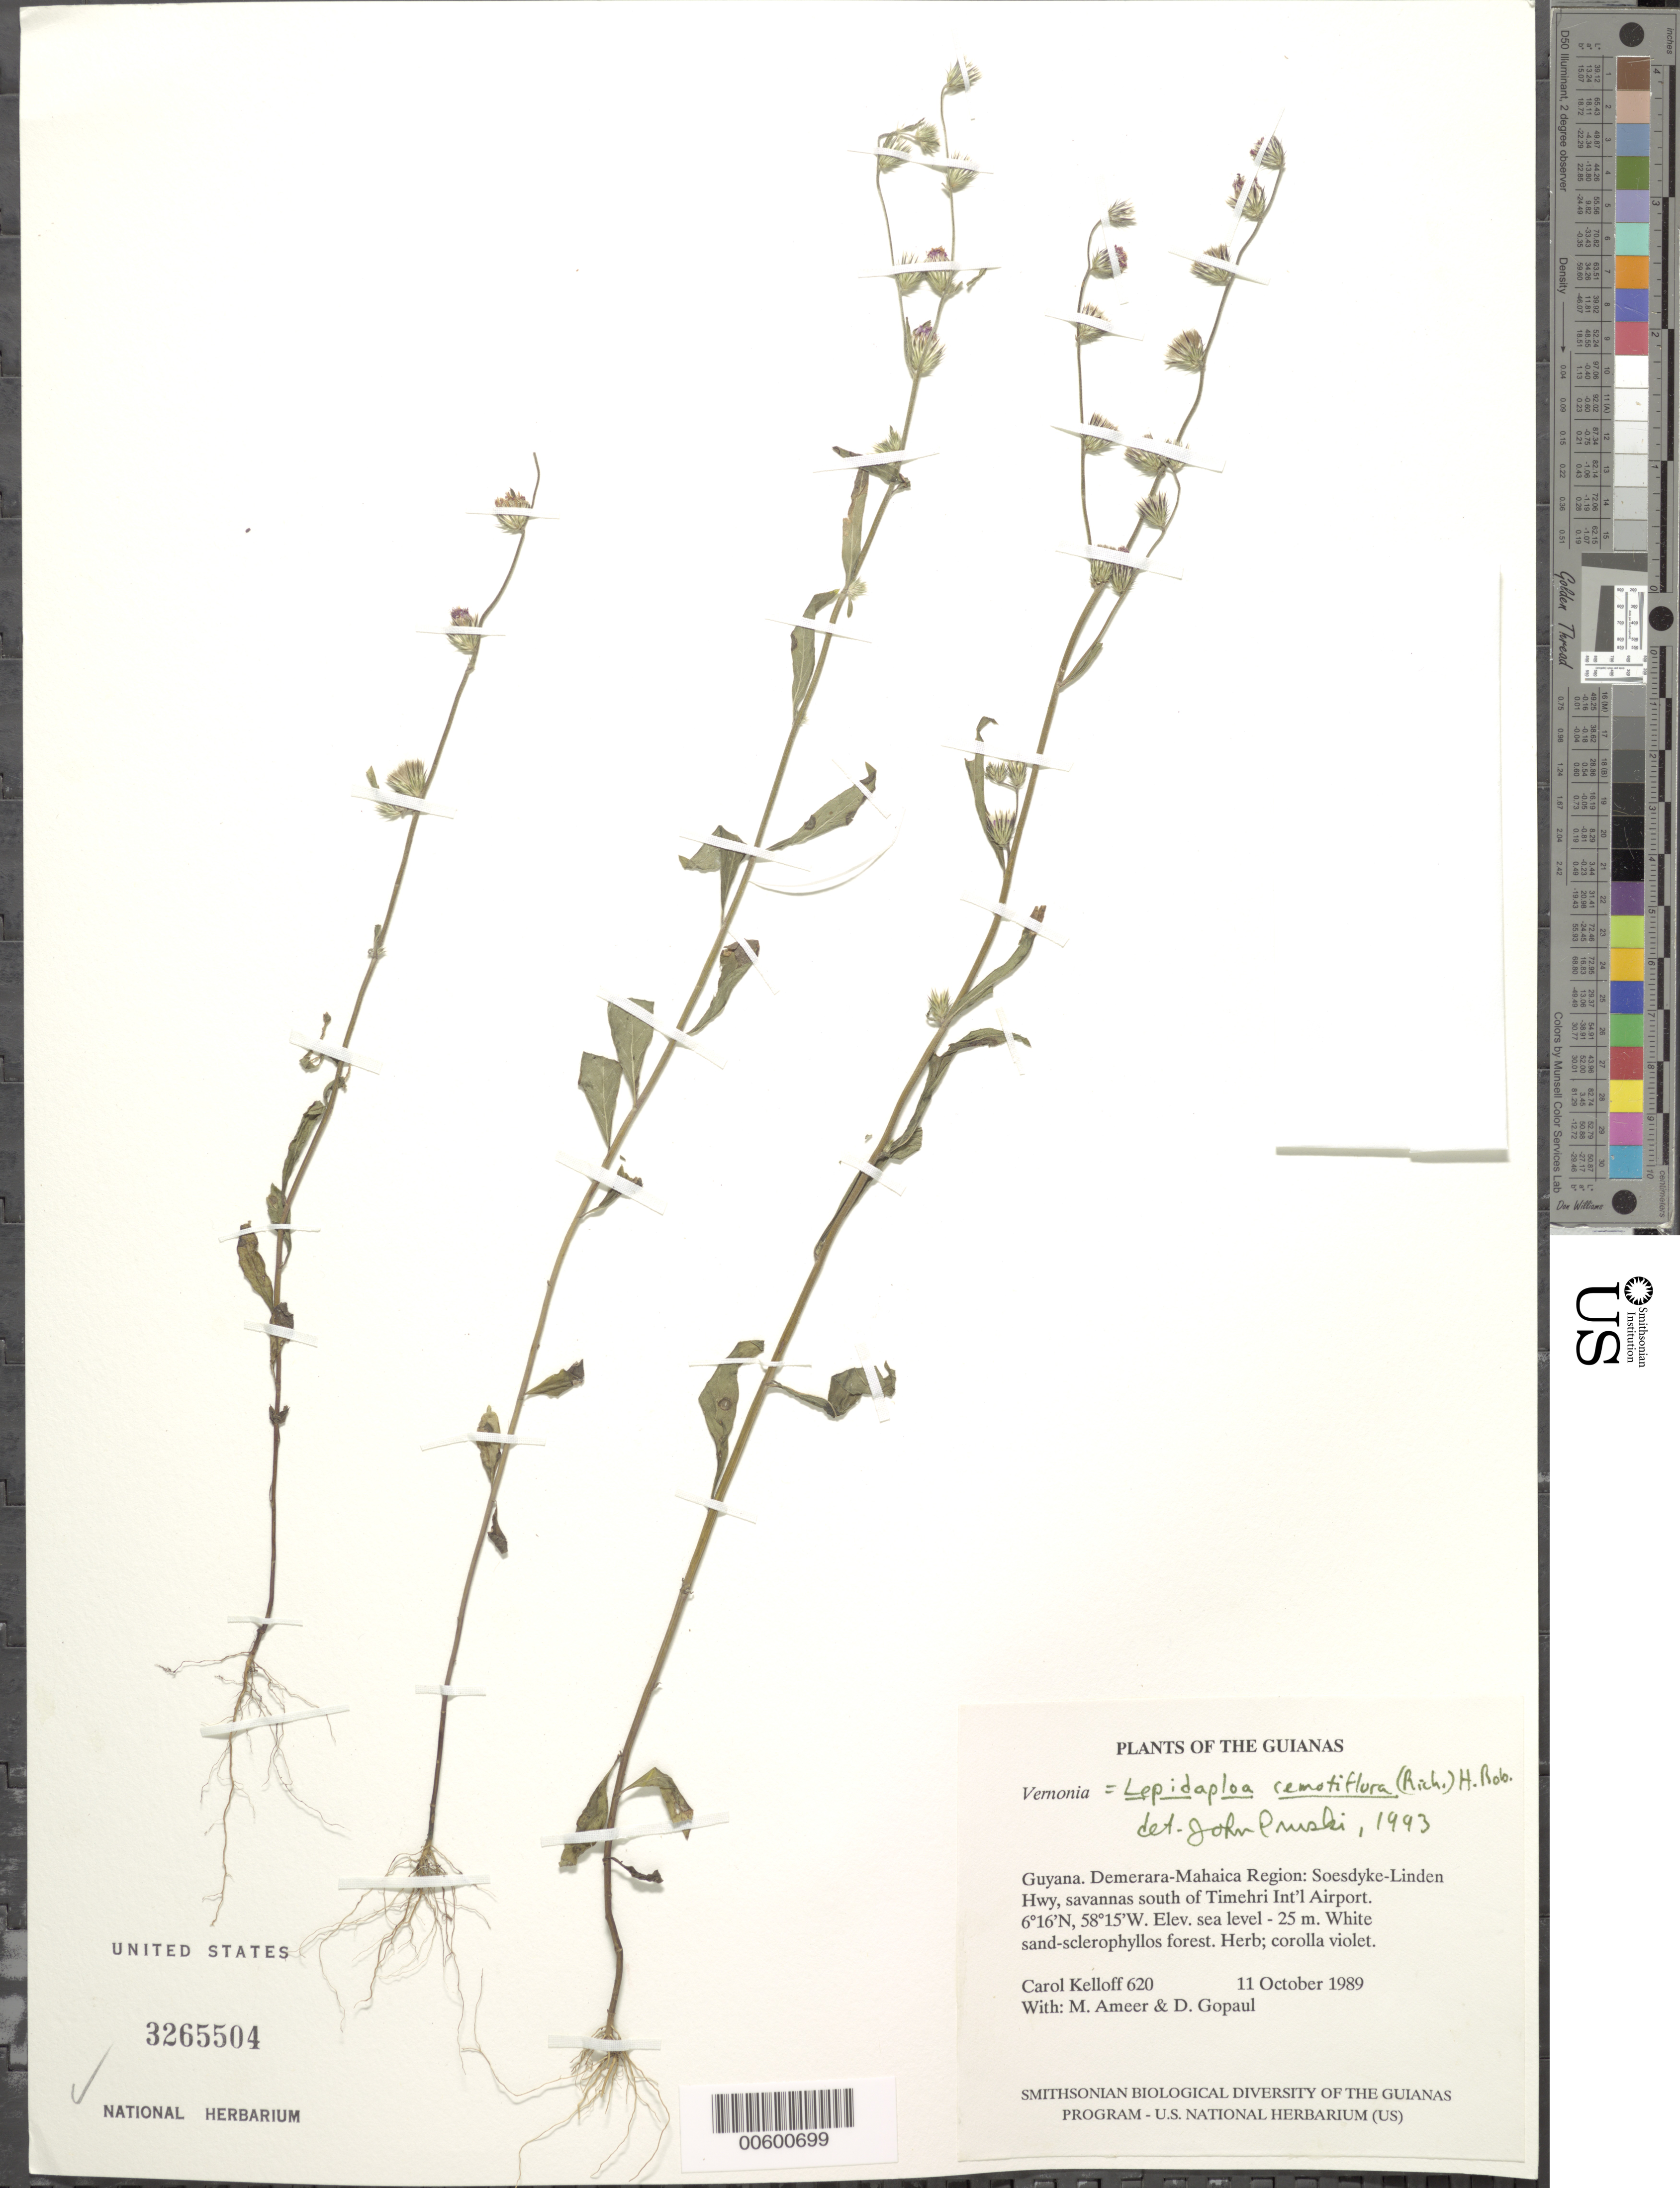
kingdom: Plantae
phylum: Tracheophyta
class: Magnoliopsida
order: Asterales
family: Asteraceae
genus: Lepidaploa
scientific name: Lepidaploa remotiflora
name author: (Rich.) H. Rob.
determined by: Pruski, J. F.; Funk, V. A.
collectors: C. L. Kelloff, M. Ameer & D. Gopaul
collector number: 620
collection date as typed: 11 October 1989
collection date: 1989-10-11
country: Guyana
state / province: Demerara-Mahaica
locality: Soesdyke-Linden Hwy, S of Timehri Int'l Airport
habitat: White sand savanna - sclerophyllous forest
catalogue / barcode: US 3265504